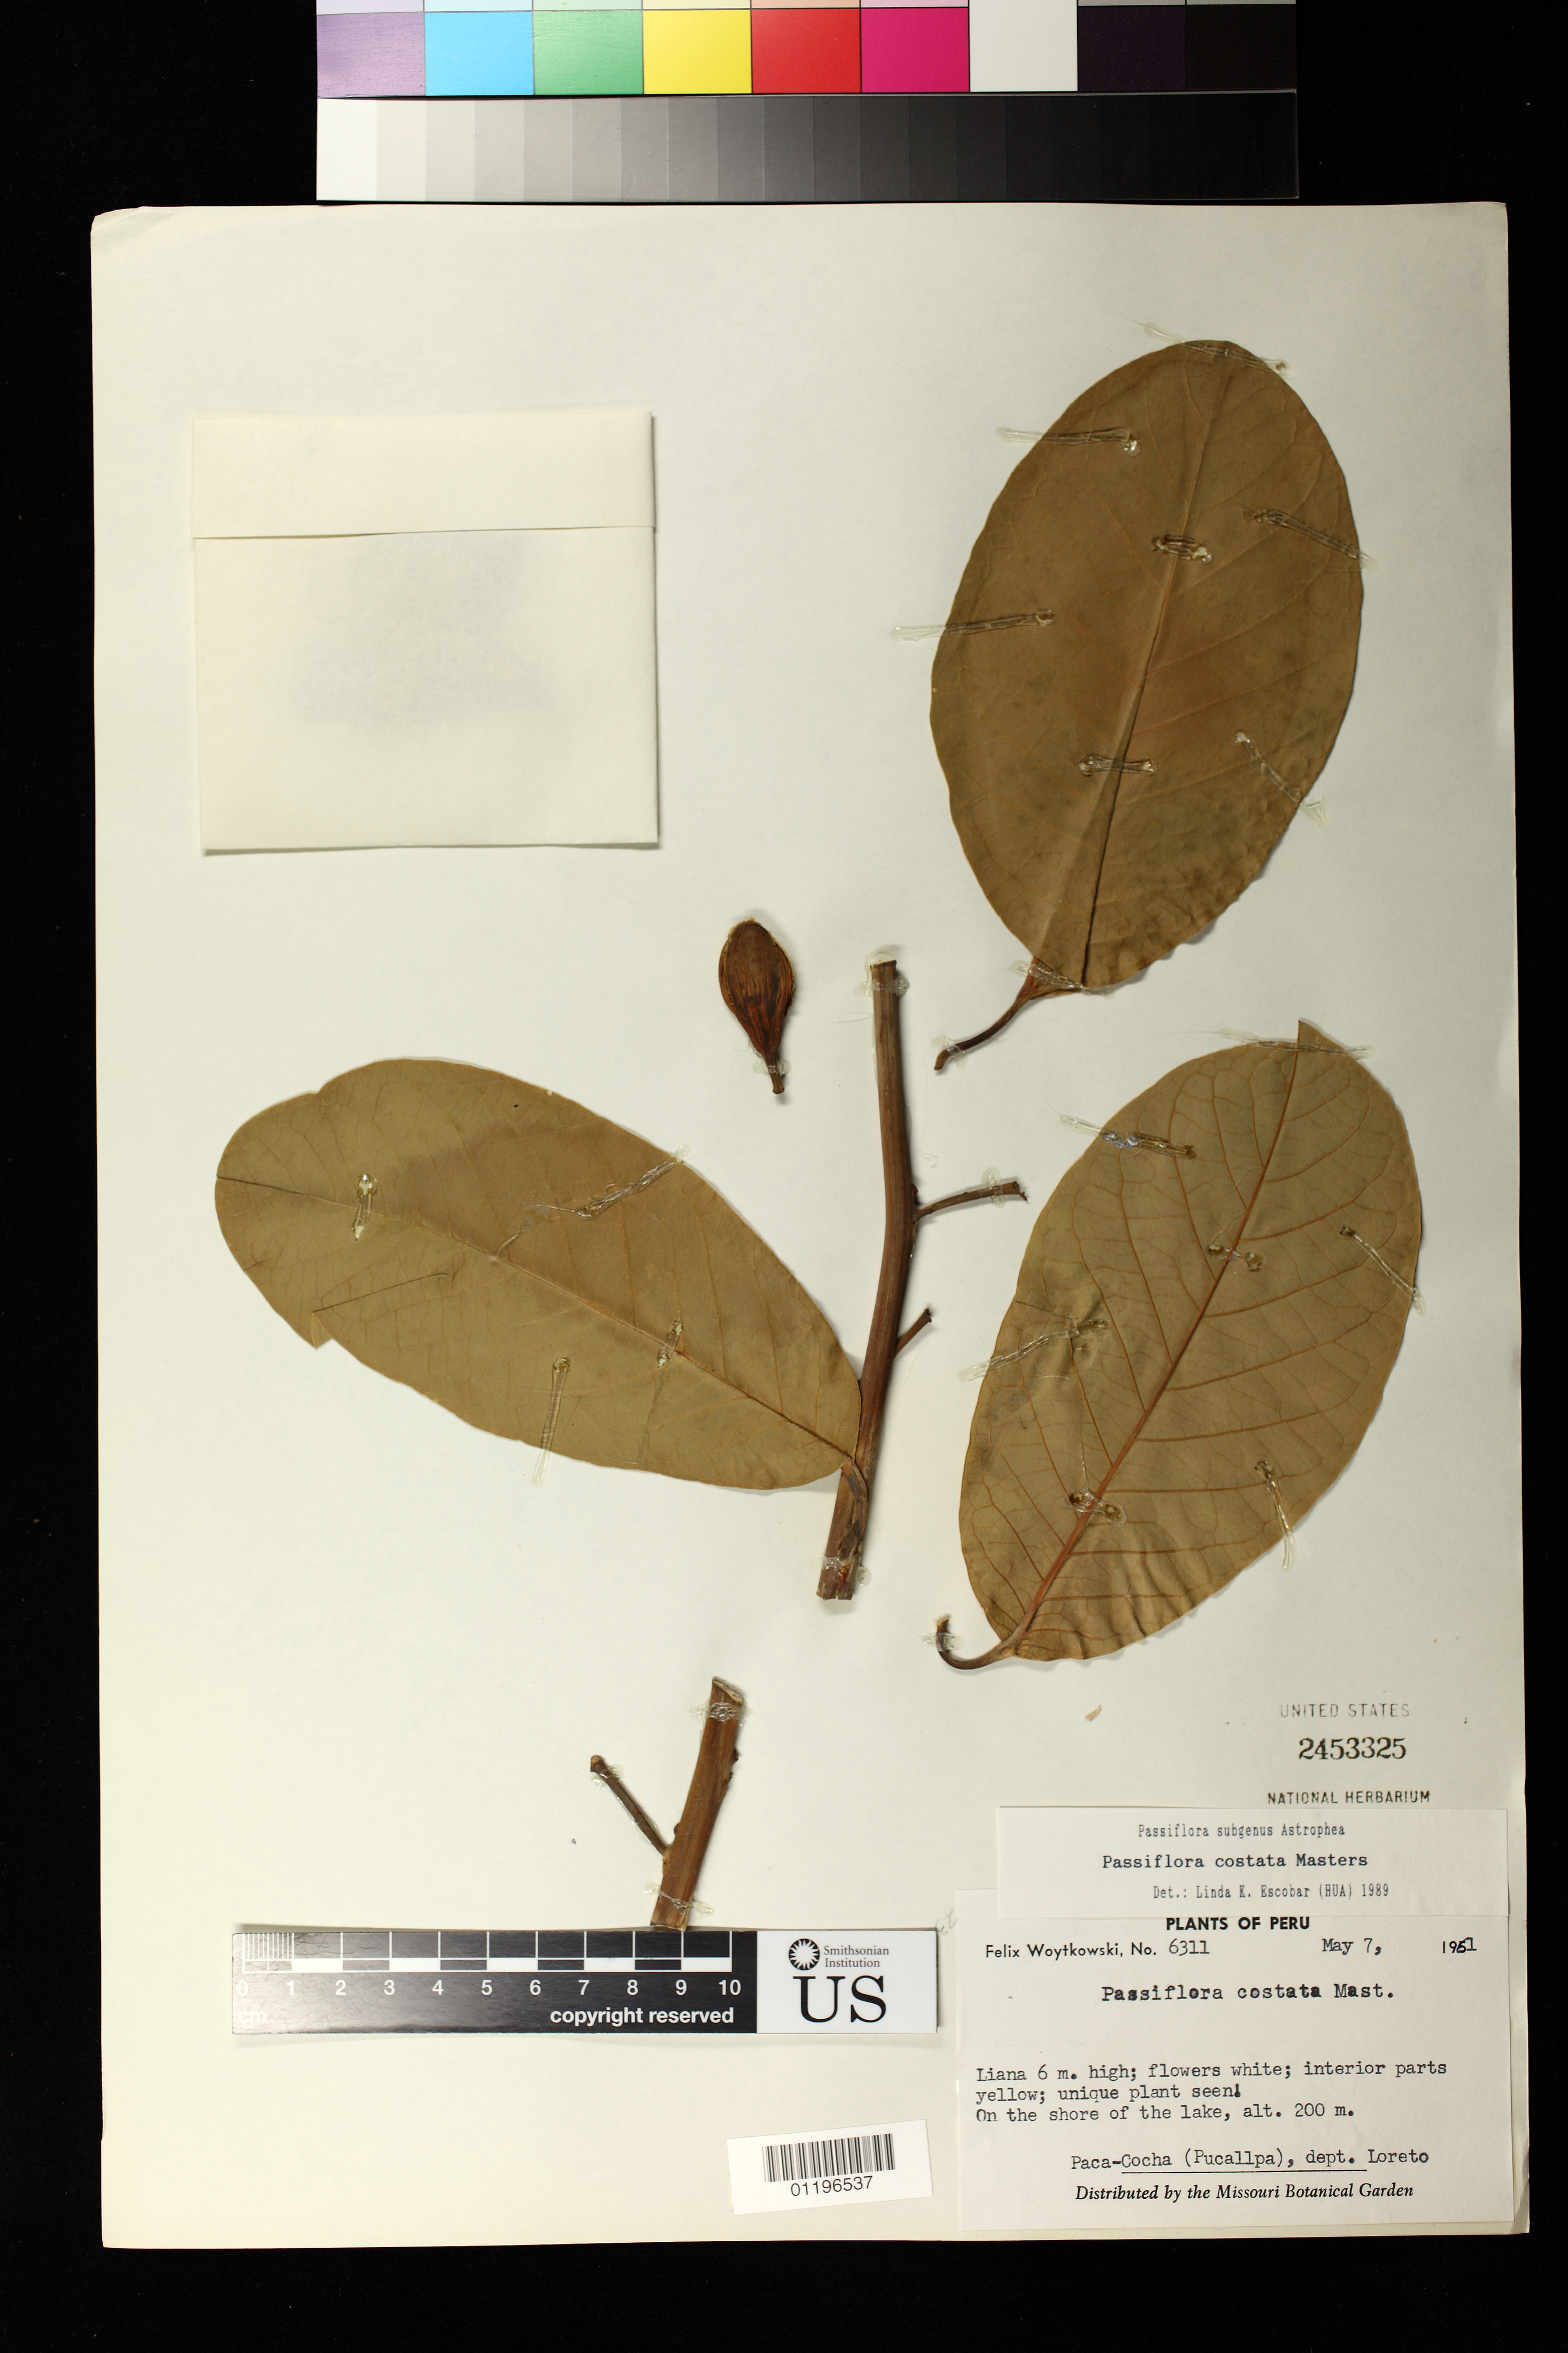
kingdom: Plantae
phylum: Tracheophyta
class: Magnoliopsida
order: Malpighiales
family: Passifloraceae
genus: Passiflora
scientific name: Passiflora costata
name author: Mast.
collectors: F. Woytkowski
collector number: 6311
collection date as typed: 05 Jul 1951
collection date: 1951-07-05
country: Peru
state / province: Loreto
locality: Paca-Cocha (Pucallpa)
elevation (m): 200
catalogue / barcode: US 2453325